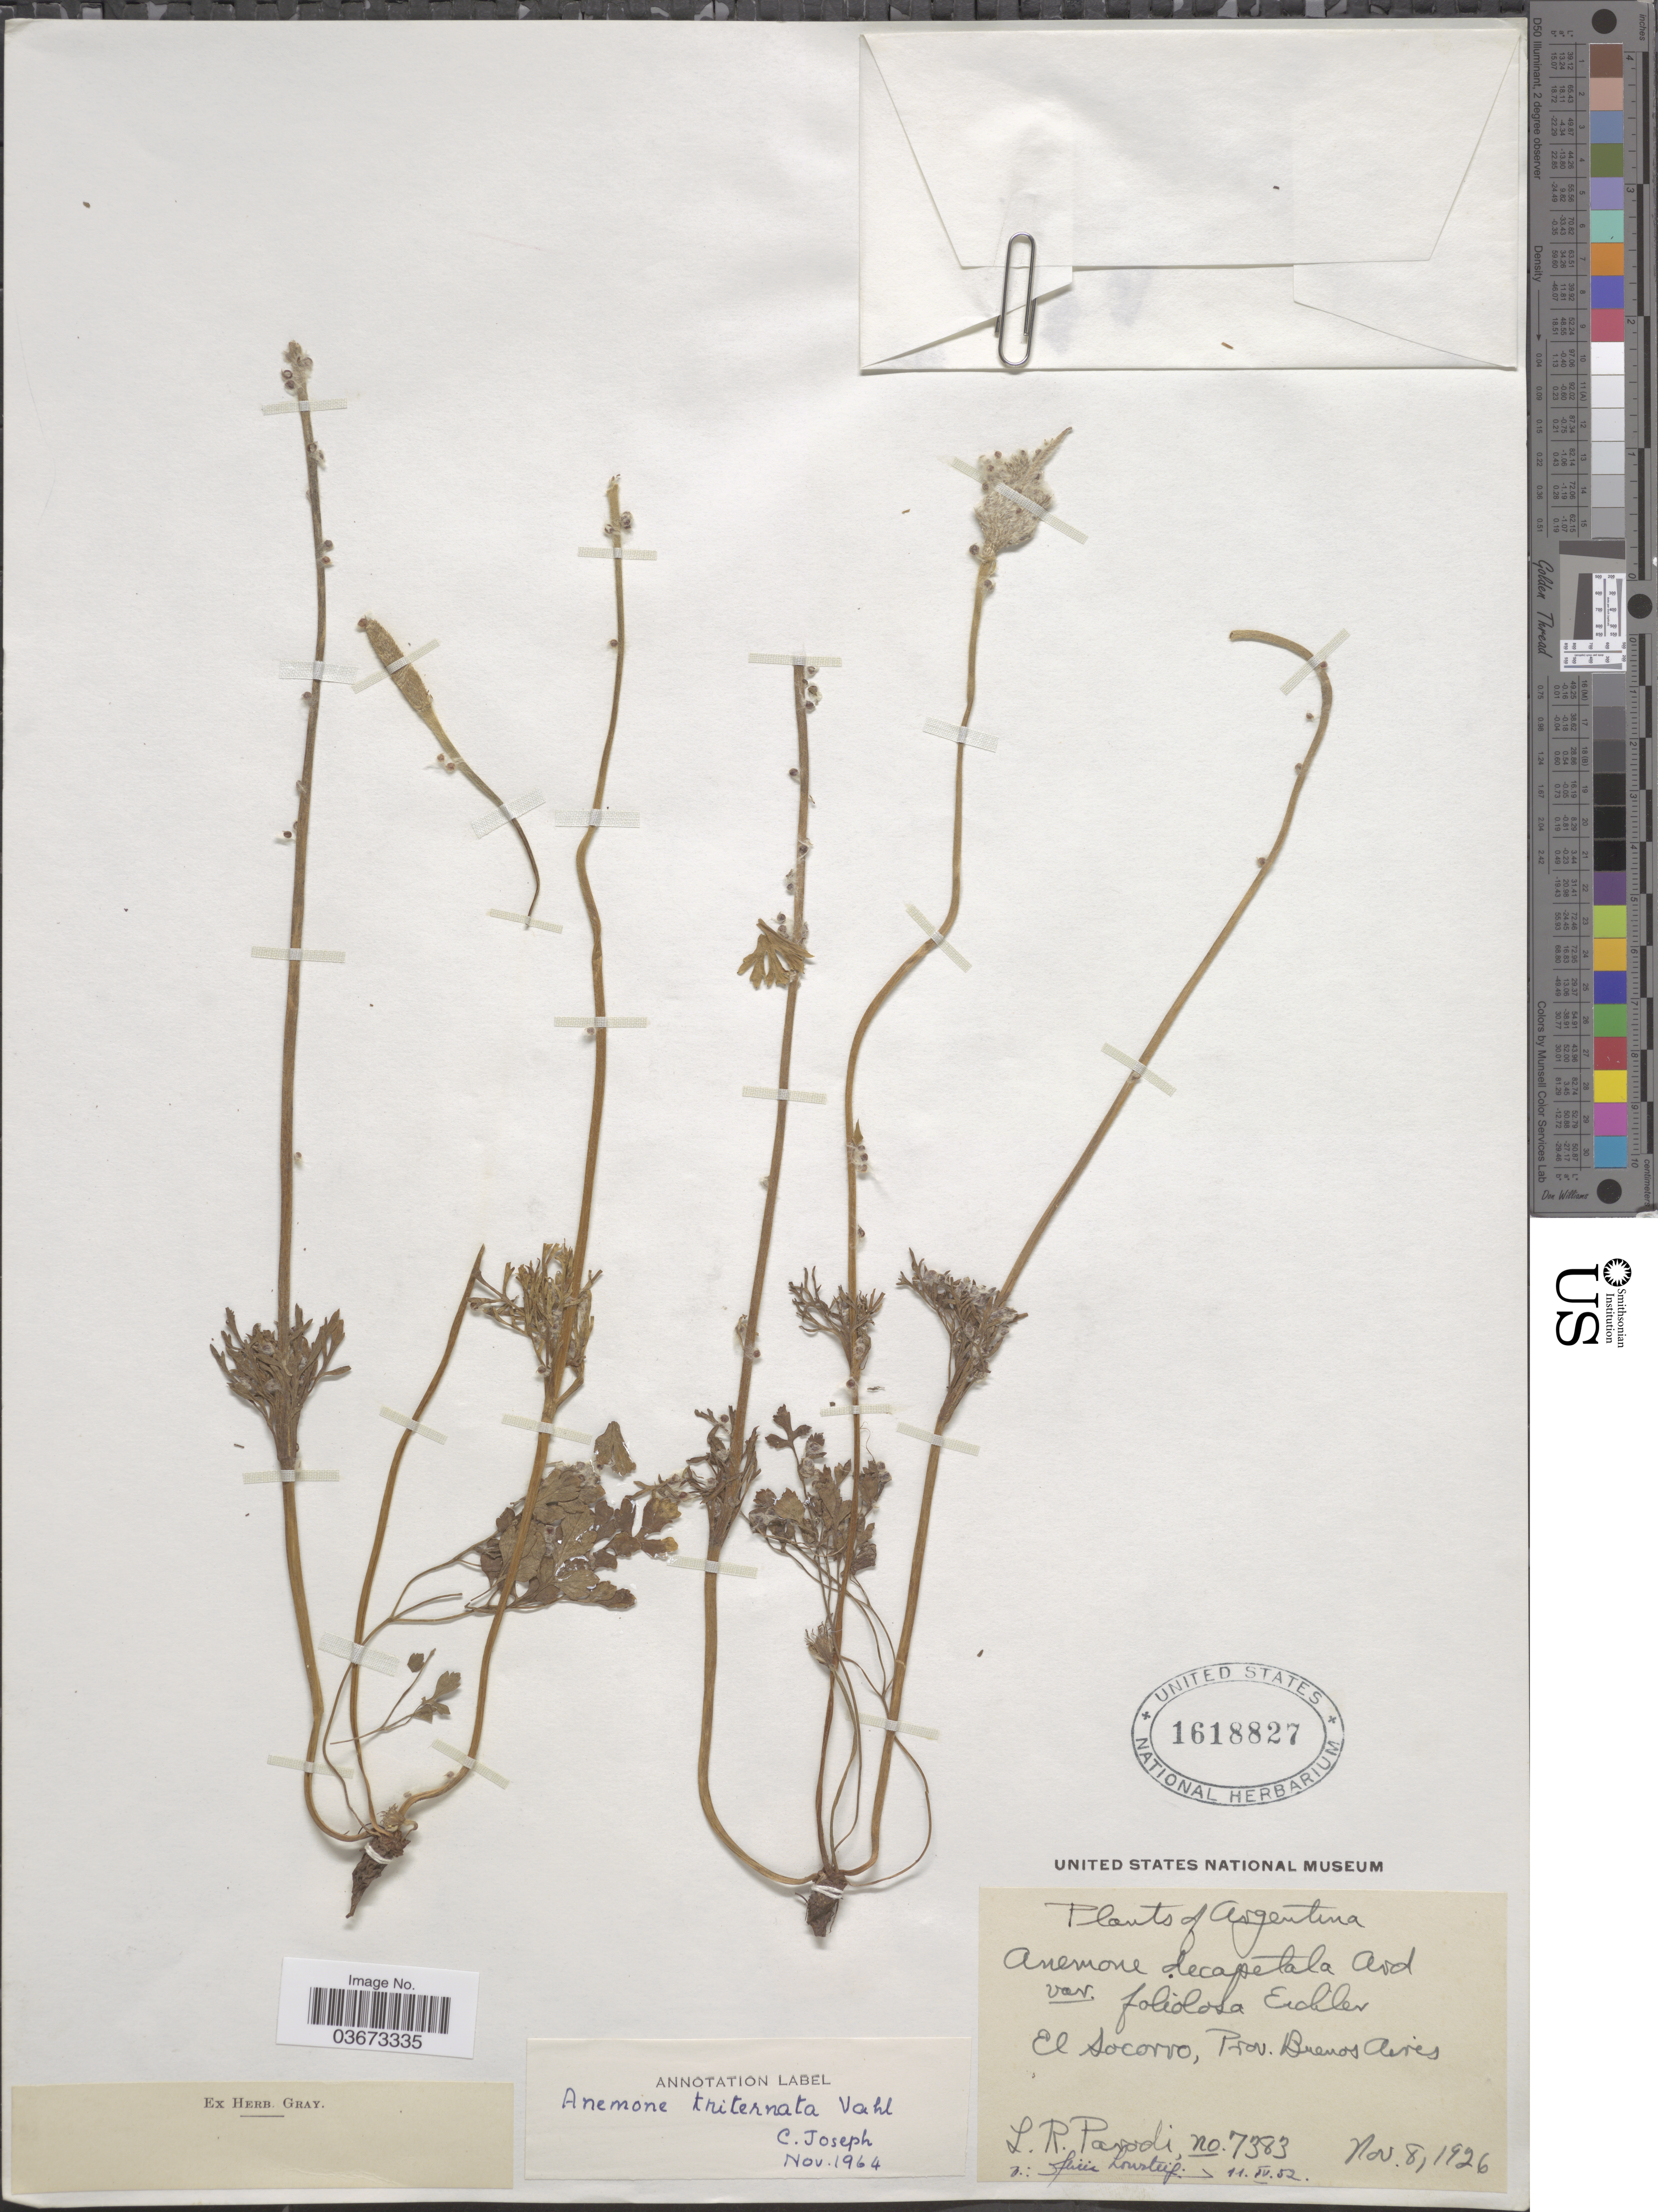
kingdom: Plantae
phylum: Tracheophyta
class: Magnoliopsida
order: Ranunculales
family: Ranunculaceae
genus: Anemone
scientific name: Anemone triternata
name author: Vahl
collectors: L. R. Parodi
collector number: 7383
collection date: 1926-11-08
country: Argentina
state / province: Buenos Aires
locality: El Socorro.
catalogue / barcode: US 1618827